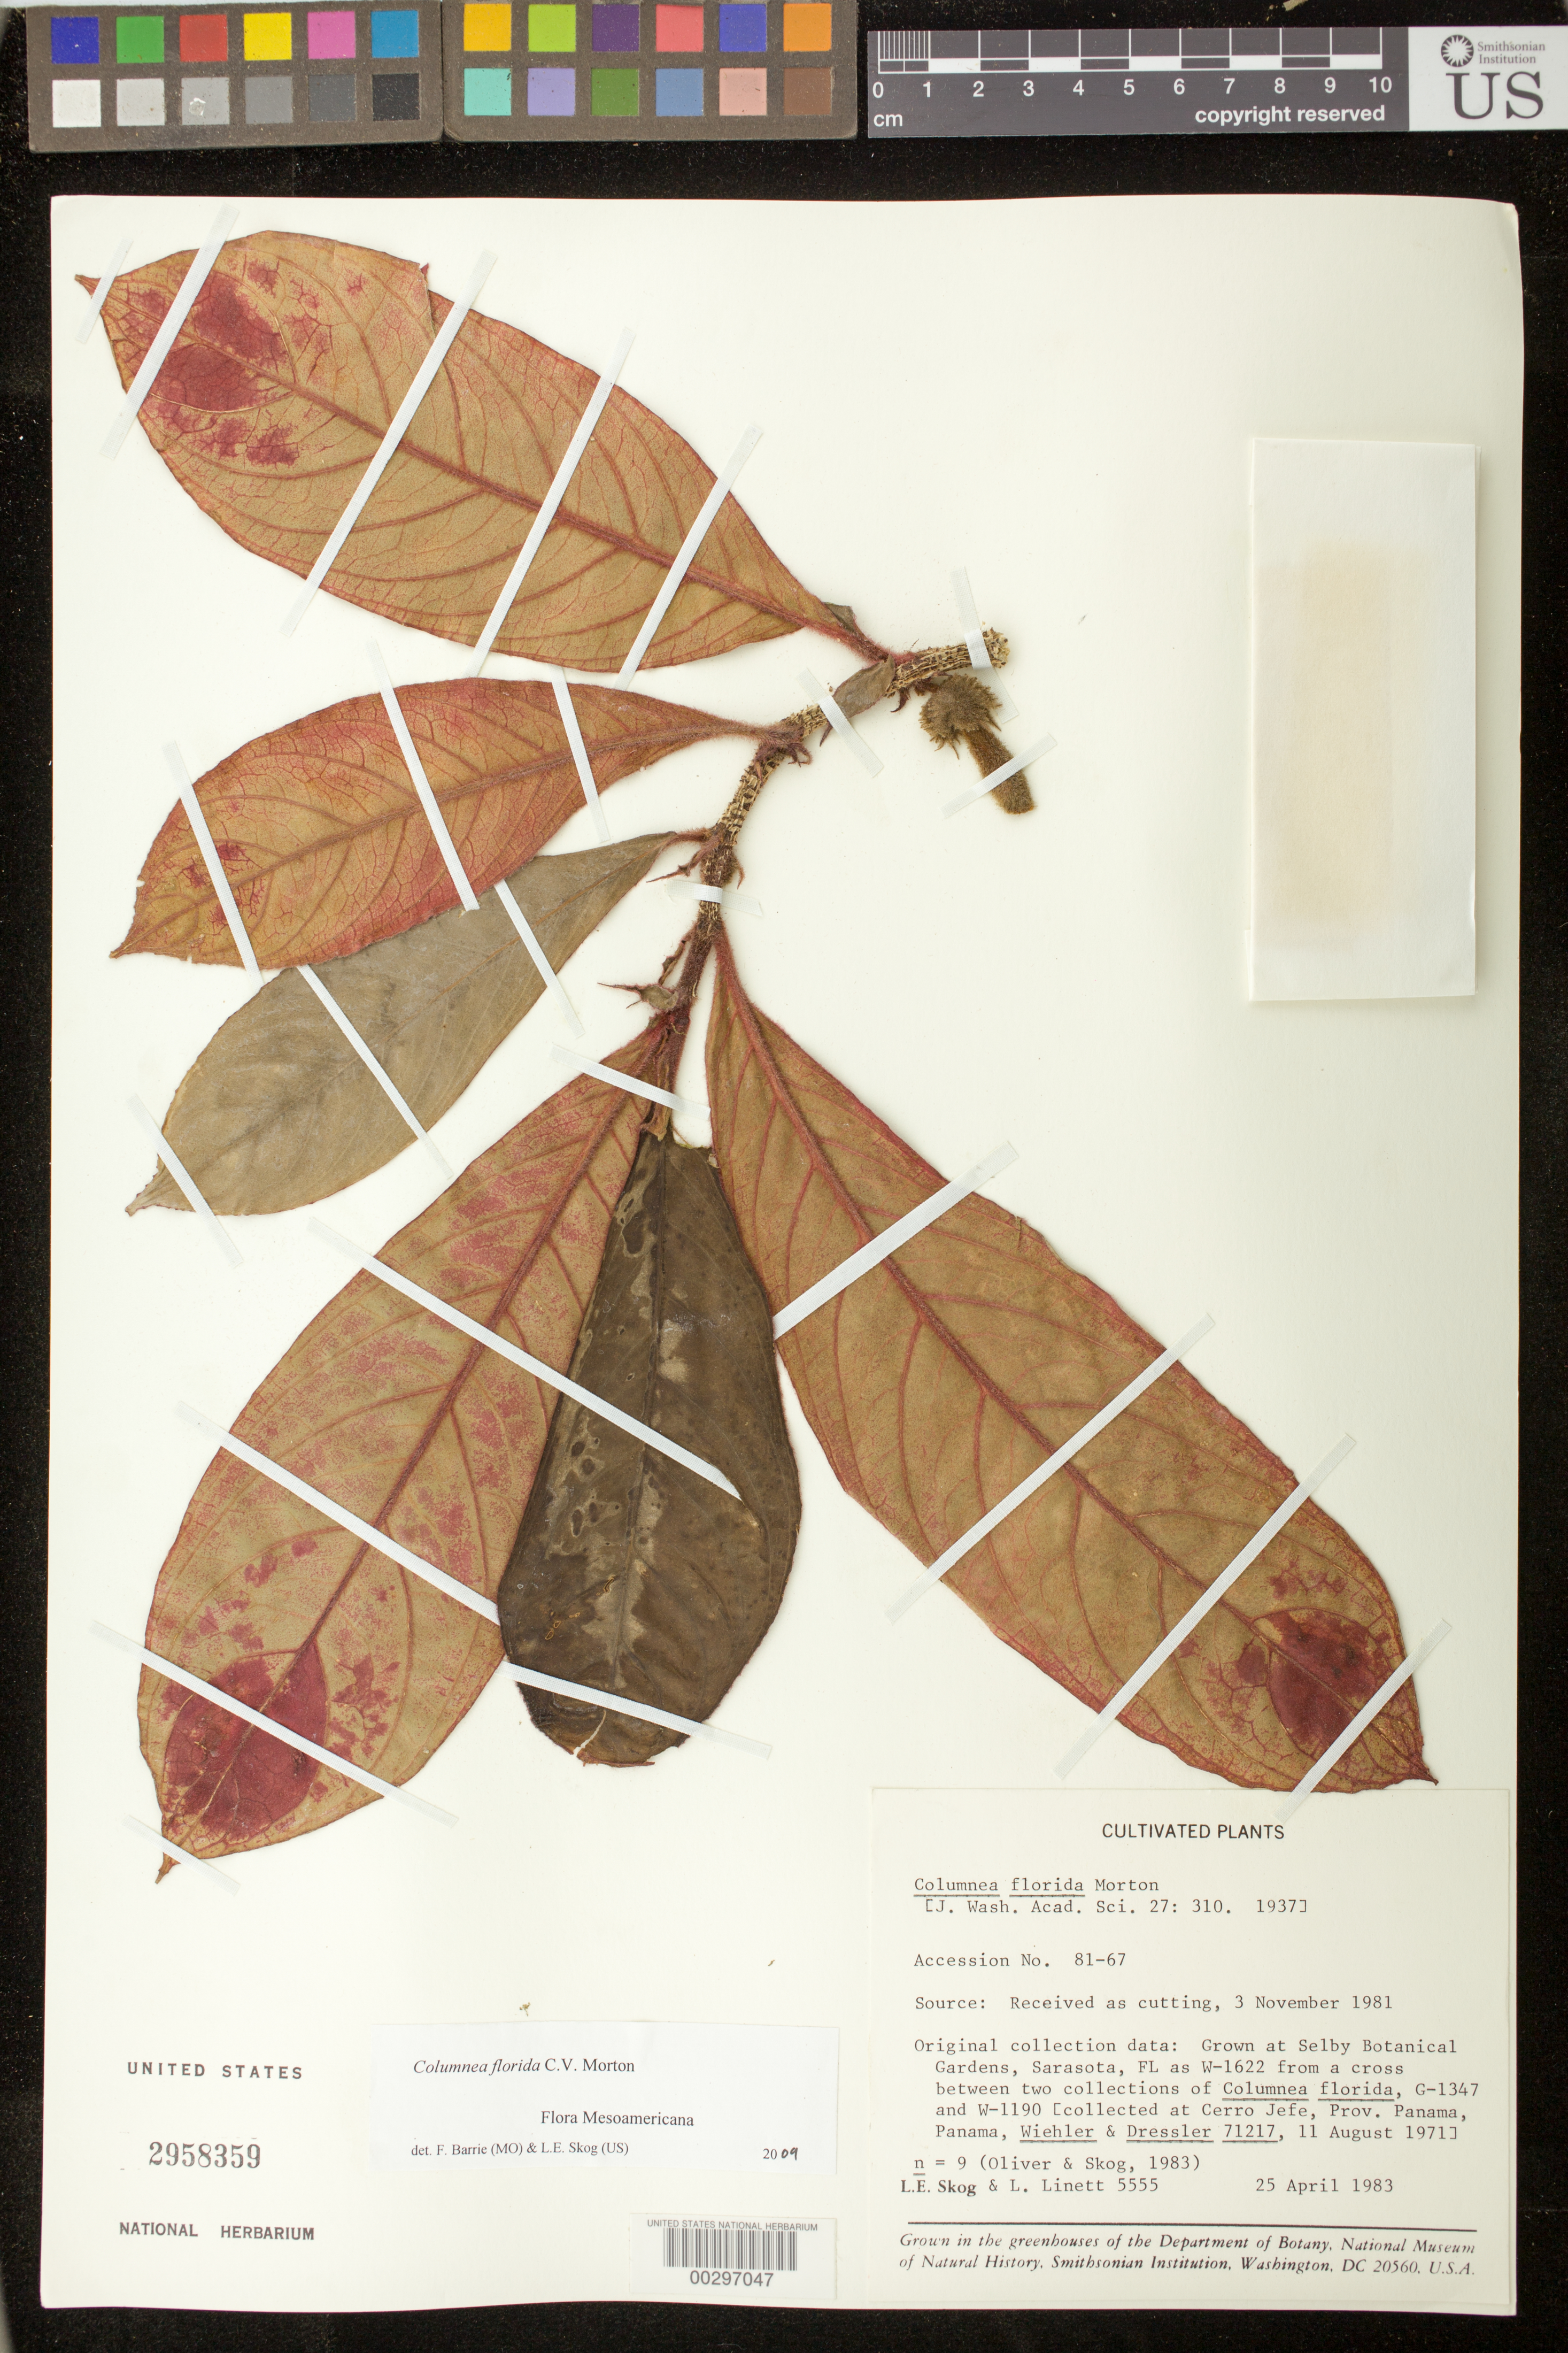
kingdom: Plantae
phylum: Tracheophyta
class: Magnoliopsida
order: Lamiales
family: Gesneriaceae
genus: Columnea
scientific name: Columnea florida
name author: C.V. Morton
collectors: L. E. Skog & L. Linett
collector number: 5555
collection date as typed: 25 Apr 1983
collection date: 1983-04-25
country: Panama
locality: Panama: Cerro Jefe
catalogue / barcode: US 2958359